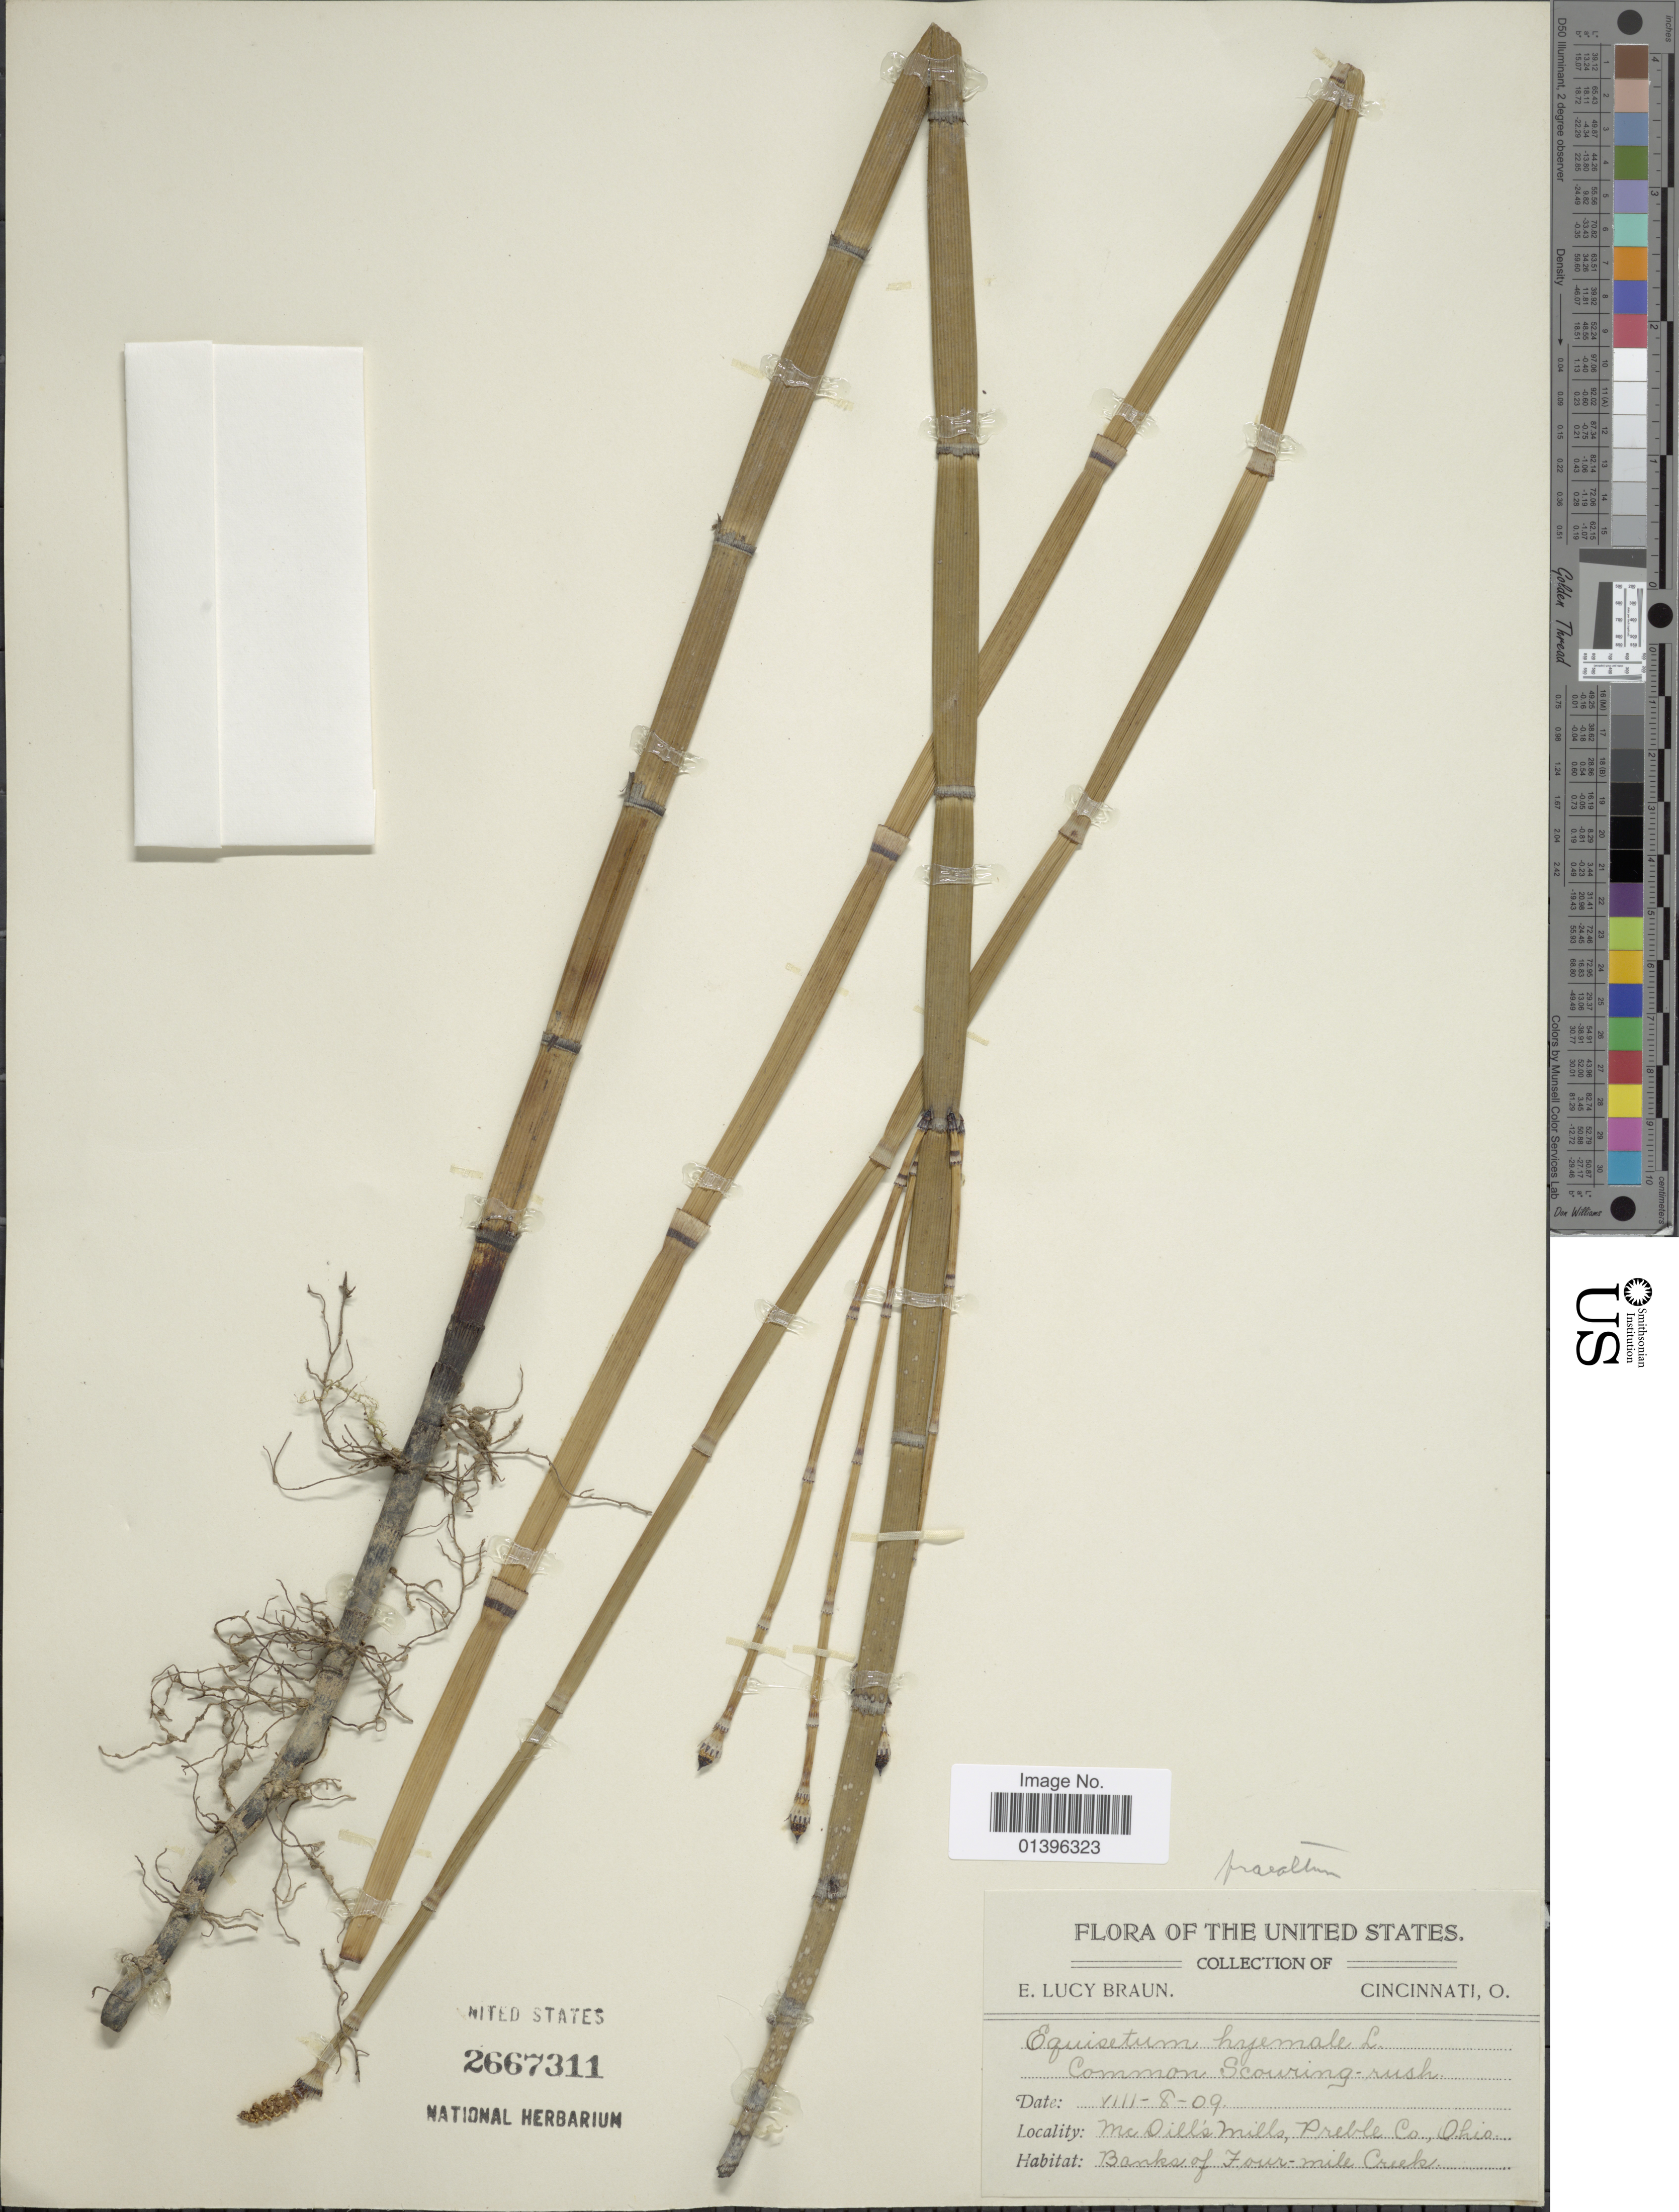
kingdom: Plantae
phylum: Tracheophyta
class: Polypodiopsida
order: Equisetales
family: Equisetaceae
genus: Equisetum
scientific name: Equisetum hyemale var. affine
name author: (Engelm.) A.A. Eaton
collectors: E. L. Braun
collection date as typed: Transcribed d/m/y: 8/8/9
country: United States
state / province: Ohio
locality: Cincinnati, O. Mc Dill's Mills, Preble Co. Banks of Four-mile Creek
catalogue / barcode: US 2667311